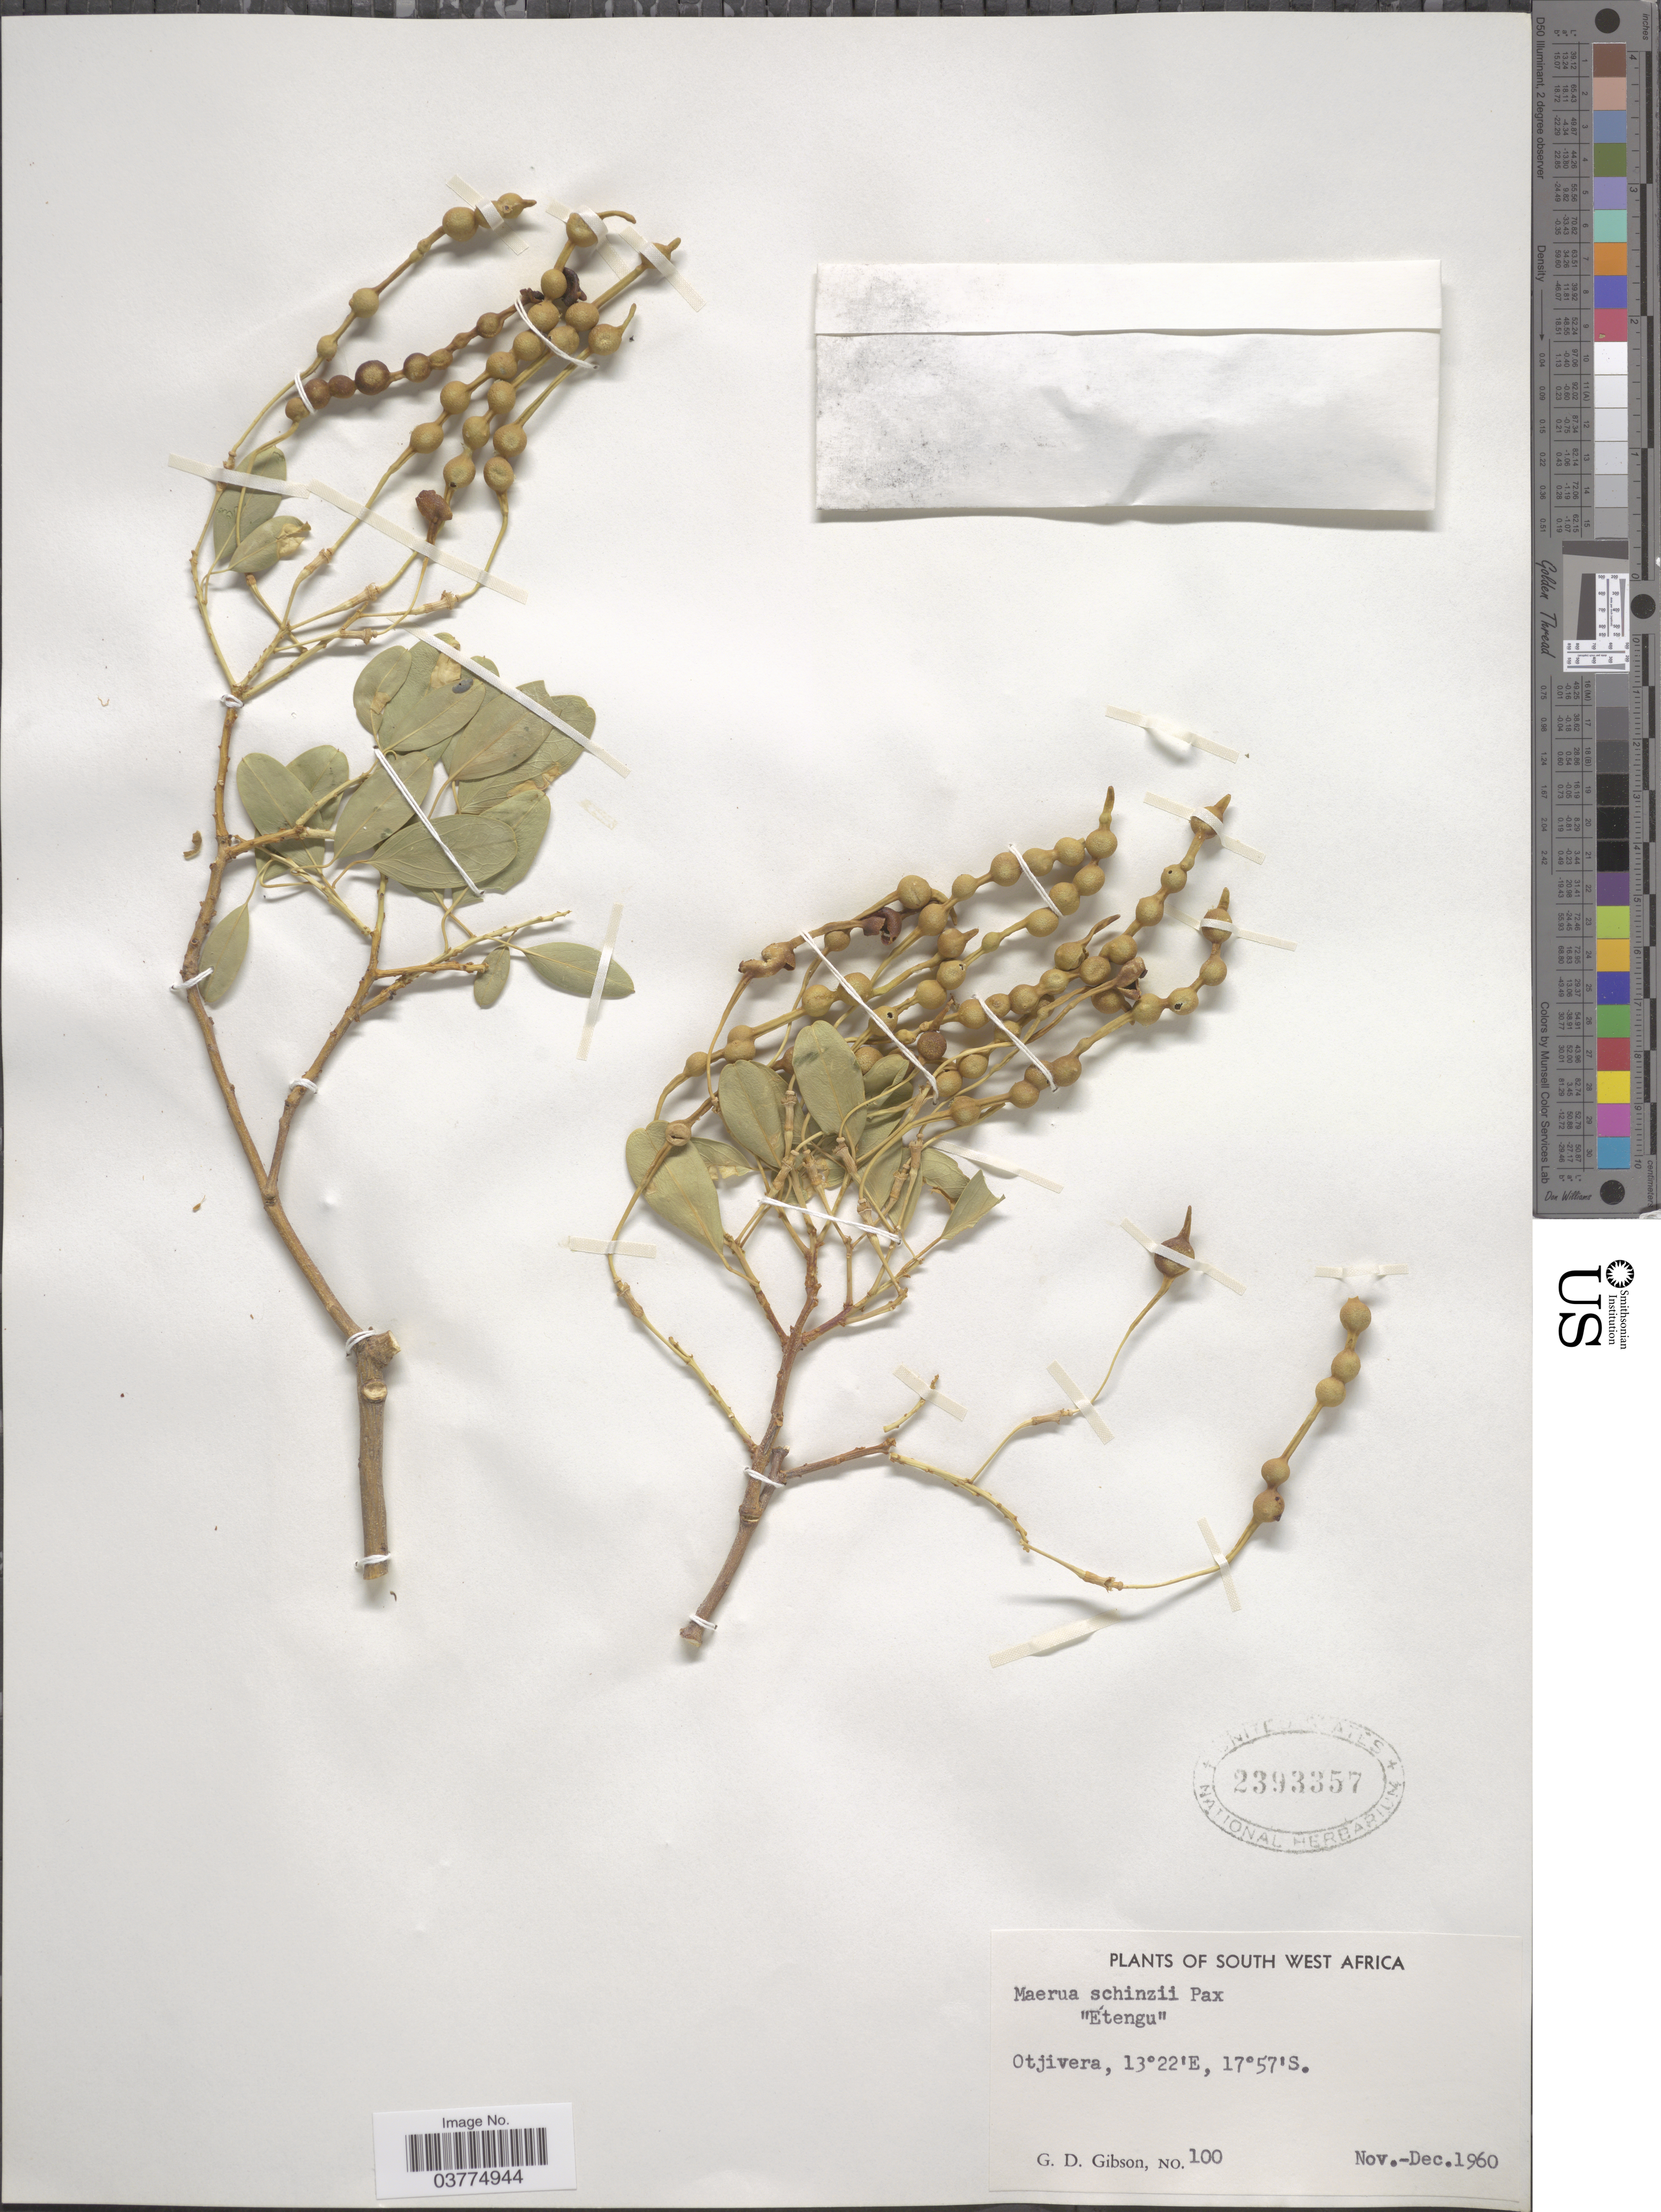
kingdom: Plantae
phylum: Tracheophyta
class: Magnoliopsida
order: Brassicales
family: Capparaceae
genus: Maerua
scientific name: Maerua schinzii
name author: Pax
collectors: G. D. Gibson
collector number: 100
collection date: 1960-11/1960-12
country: Namibia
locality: South West Africa. Otjivera.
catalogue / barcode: US 2393357